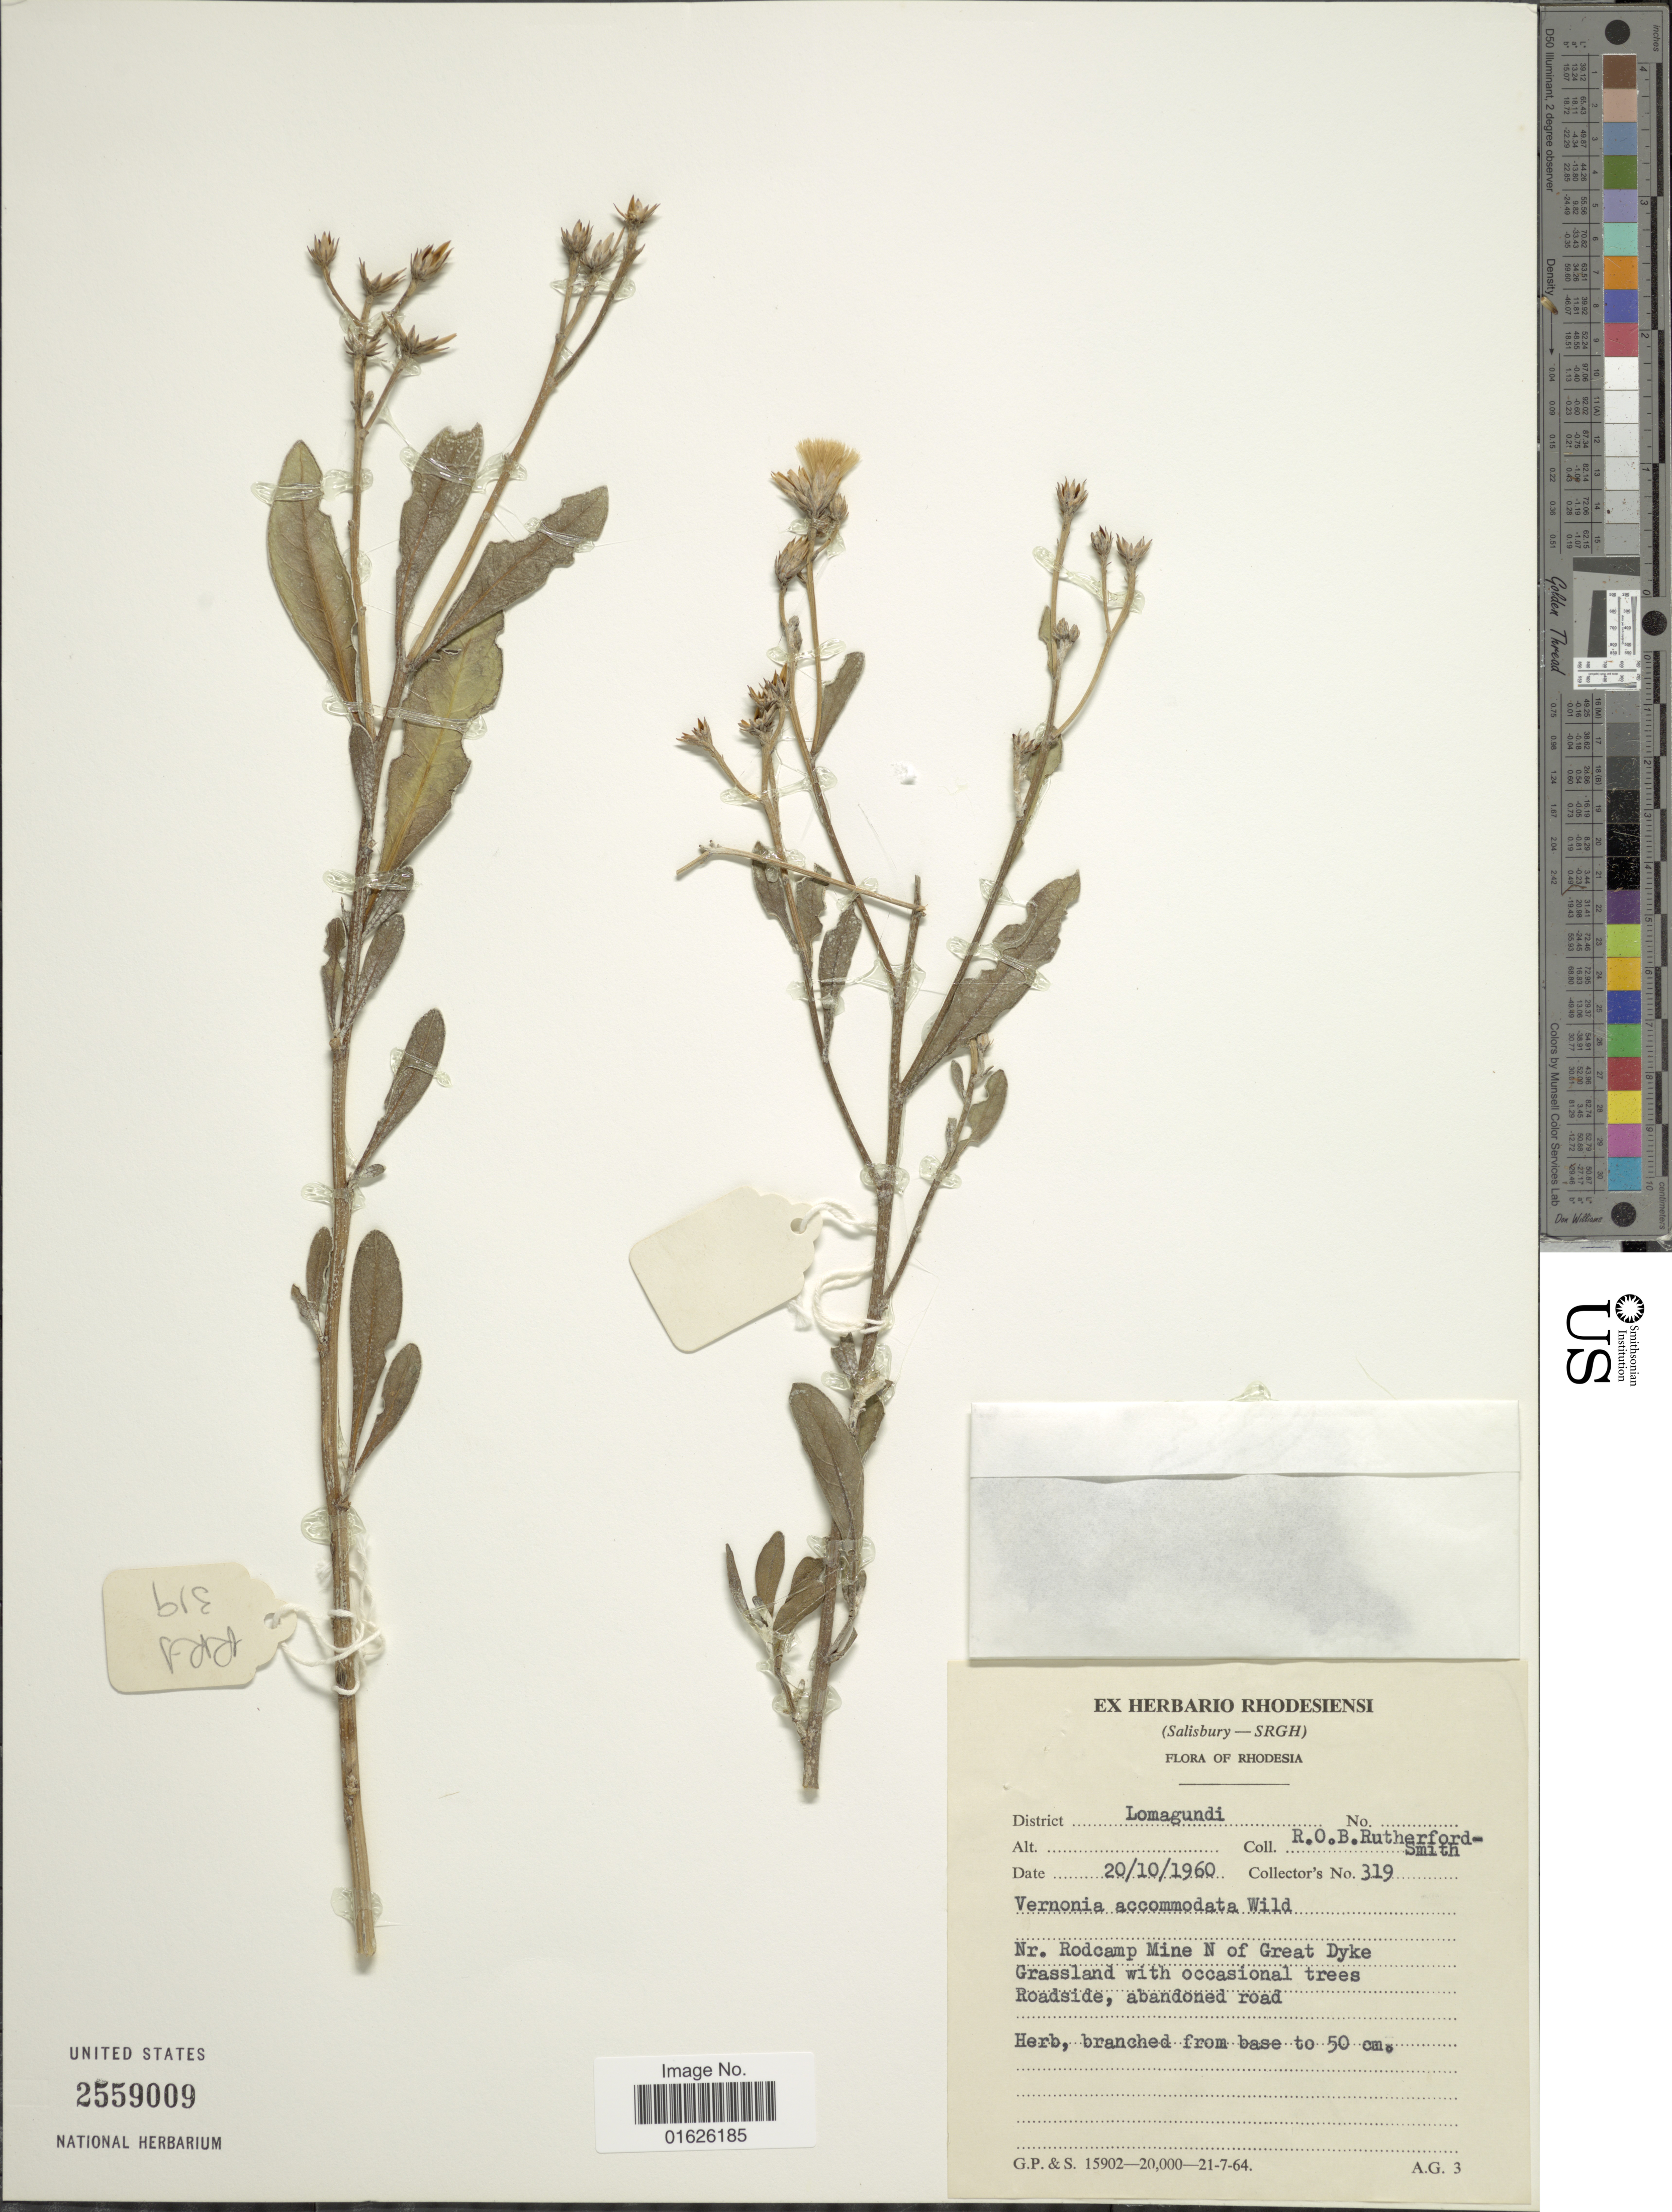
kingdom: Plantae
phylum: Tracheophyta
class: Magnoliopsida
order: Asterales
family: Asteraceae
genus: Linzia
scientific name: Linzia accommodata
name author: (Wild) H. Rob.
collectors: R. Rutherford-Smith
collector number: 319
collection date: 1960-10-20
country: Zimbabwe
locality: Nr. Rodcamp Mine N of Great Dyke Grassland with occasional trees Roadside, abandoned road. Rhodesia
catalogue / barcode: US 2559009